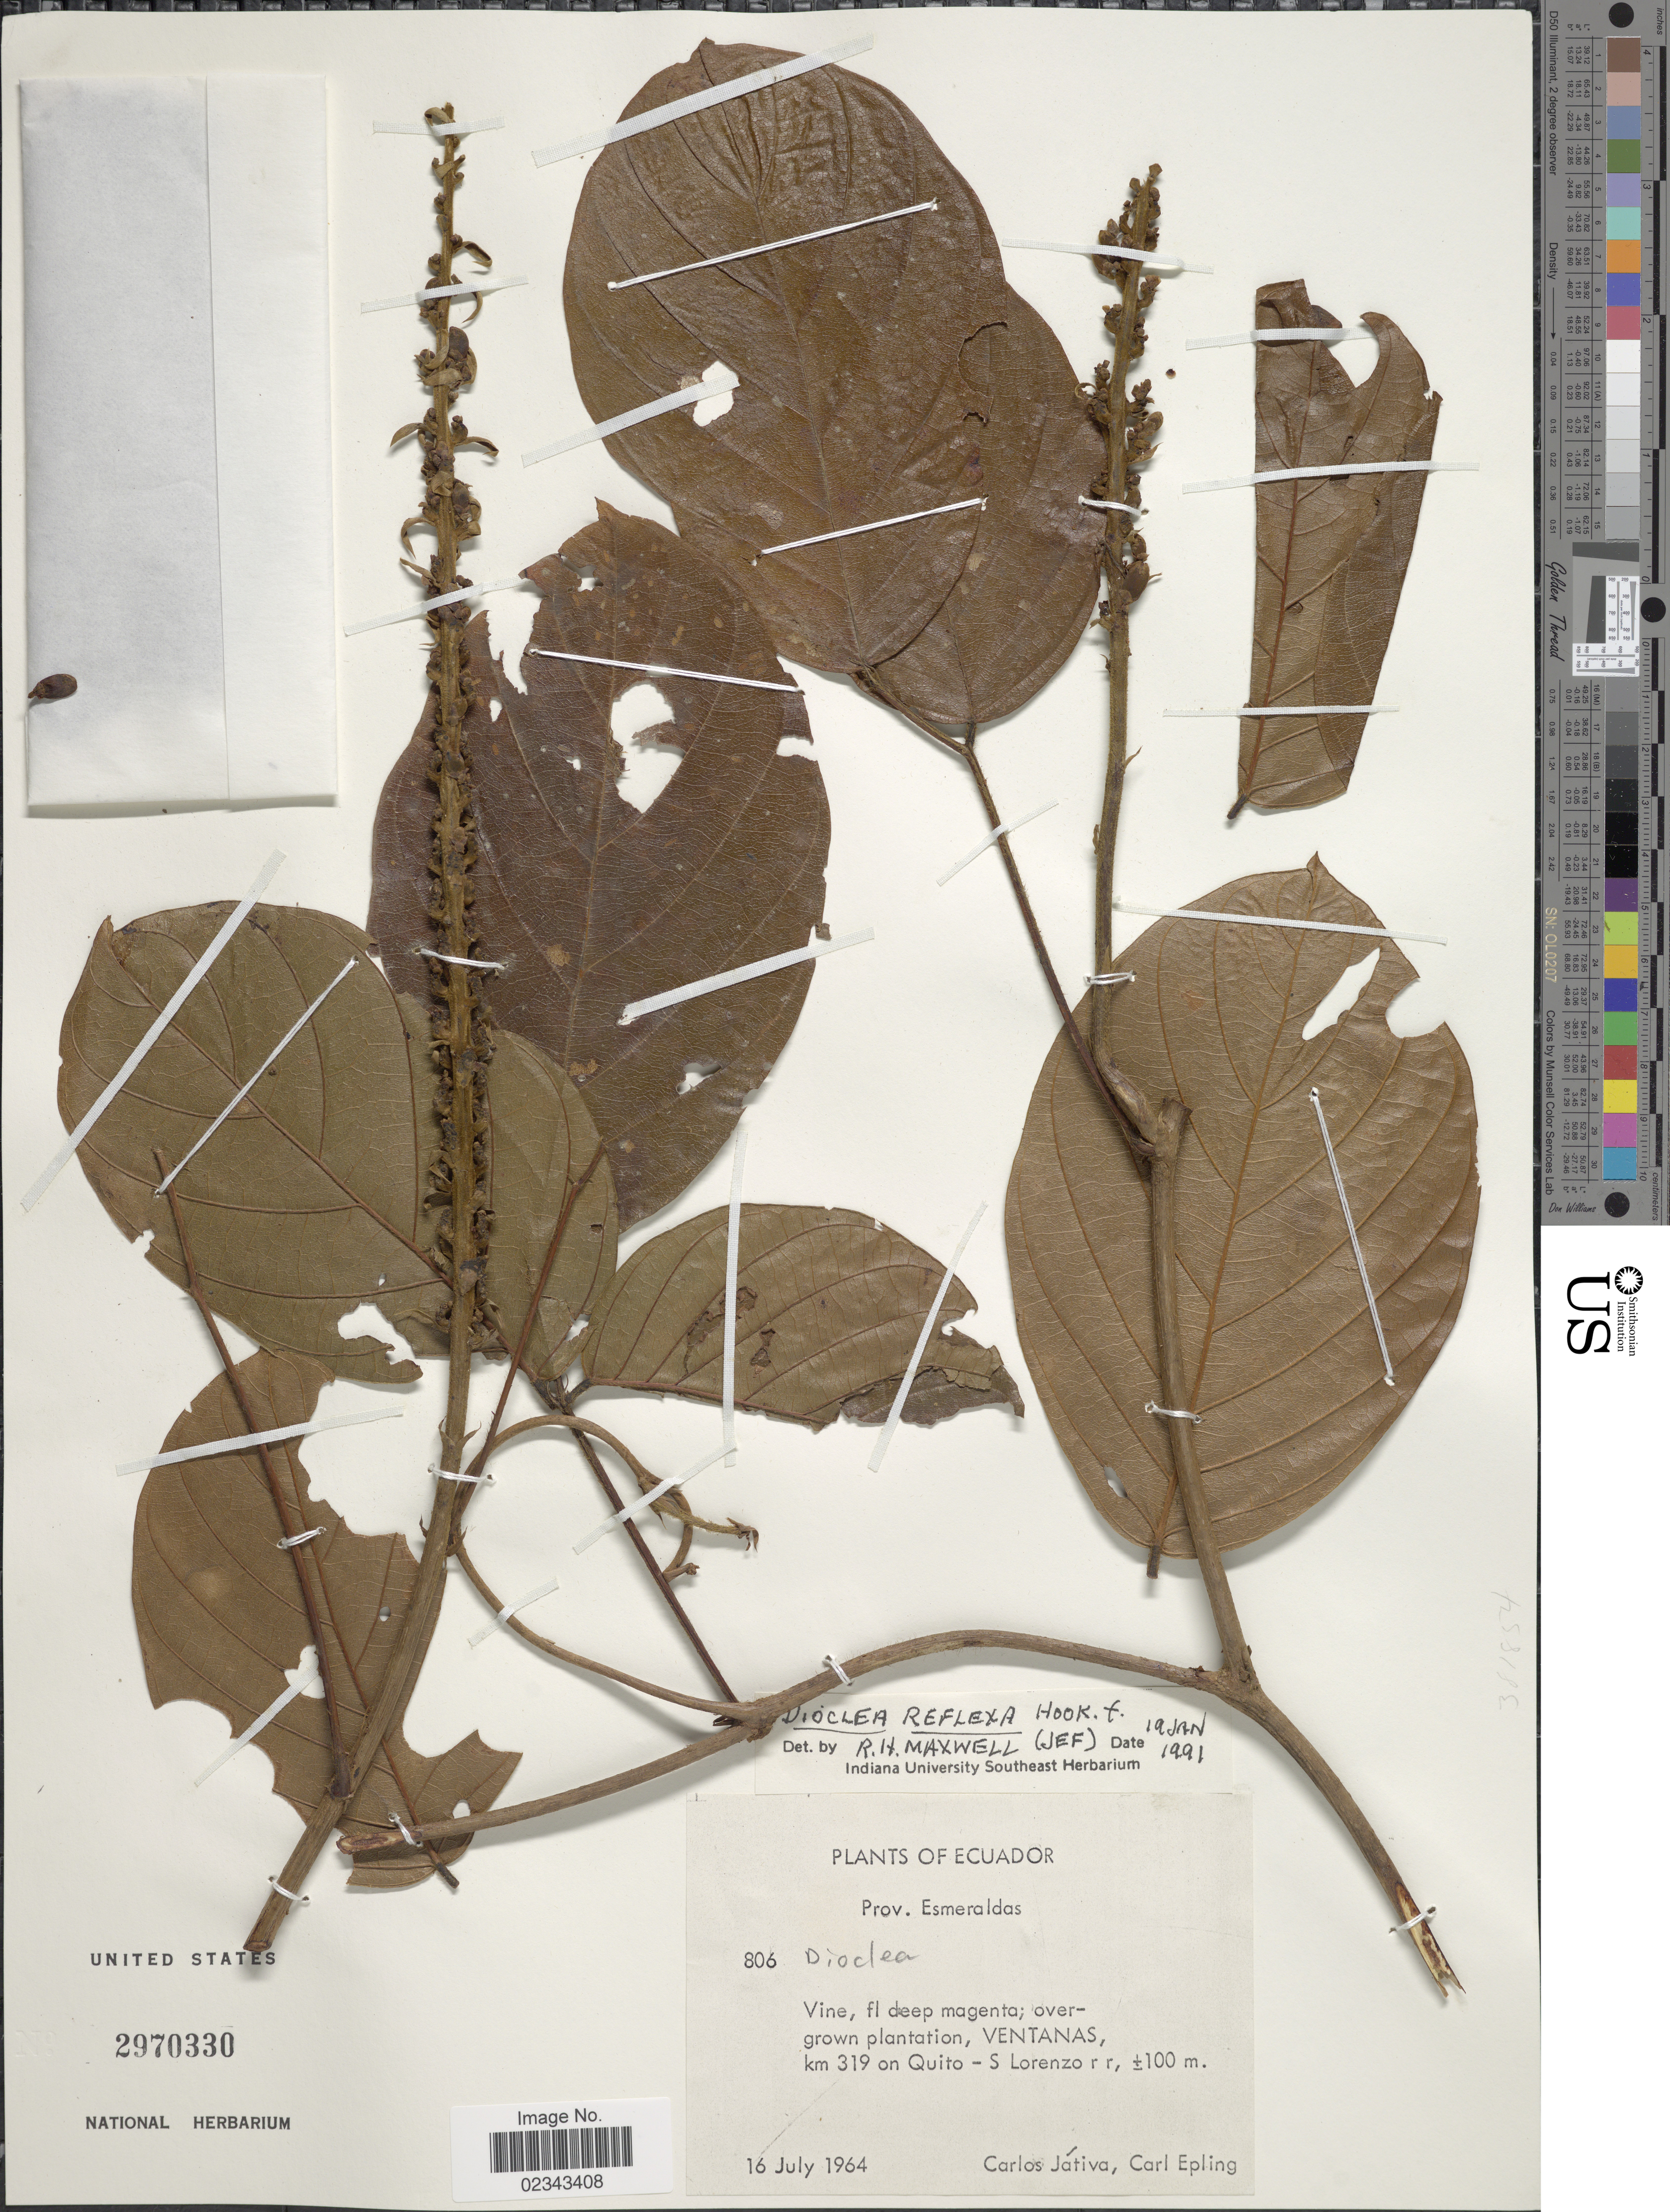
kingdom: Plantae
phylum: Tracheophyta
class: Magnoliopsida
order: Fabales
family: Fabaceae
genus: Macropsychanthus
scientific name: Macropsychanthus comosus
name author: (G. Mey.) L.P. Queiroz & Snak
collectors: C. D. Játiva & C. C. Epling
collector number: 806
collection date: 1964-07-16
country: Ecuador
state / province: Esmeraldas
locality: Ovegrown plantation, Ventanas, km 319 on Quito - S Lorenzo r r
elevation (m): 100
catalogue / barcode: US 2970330